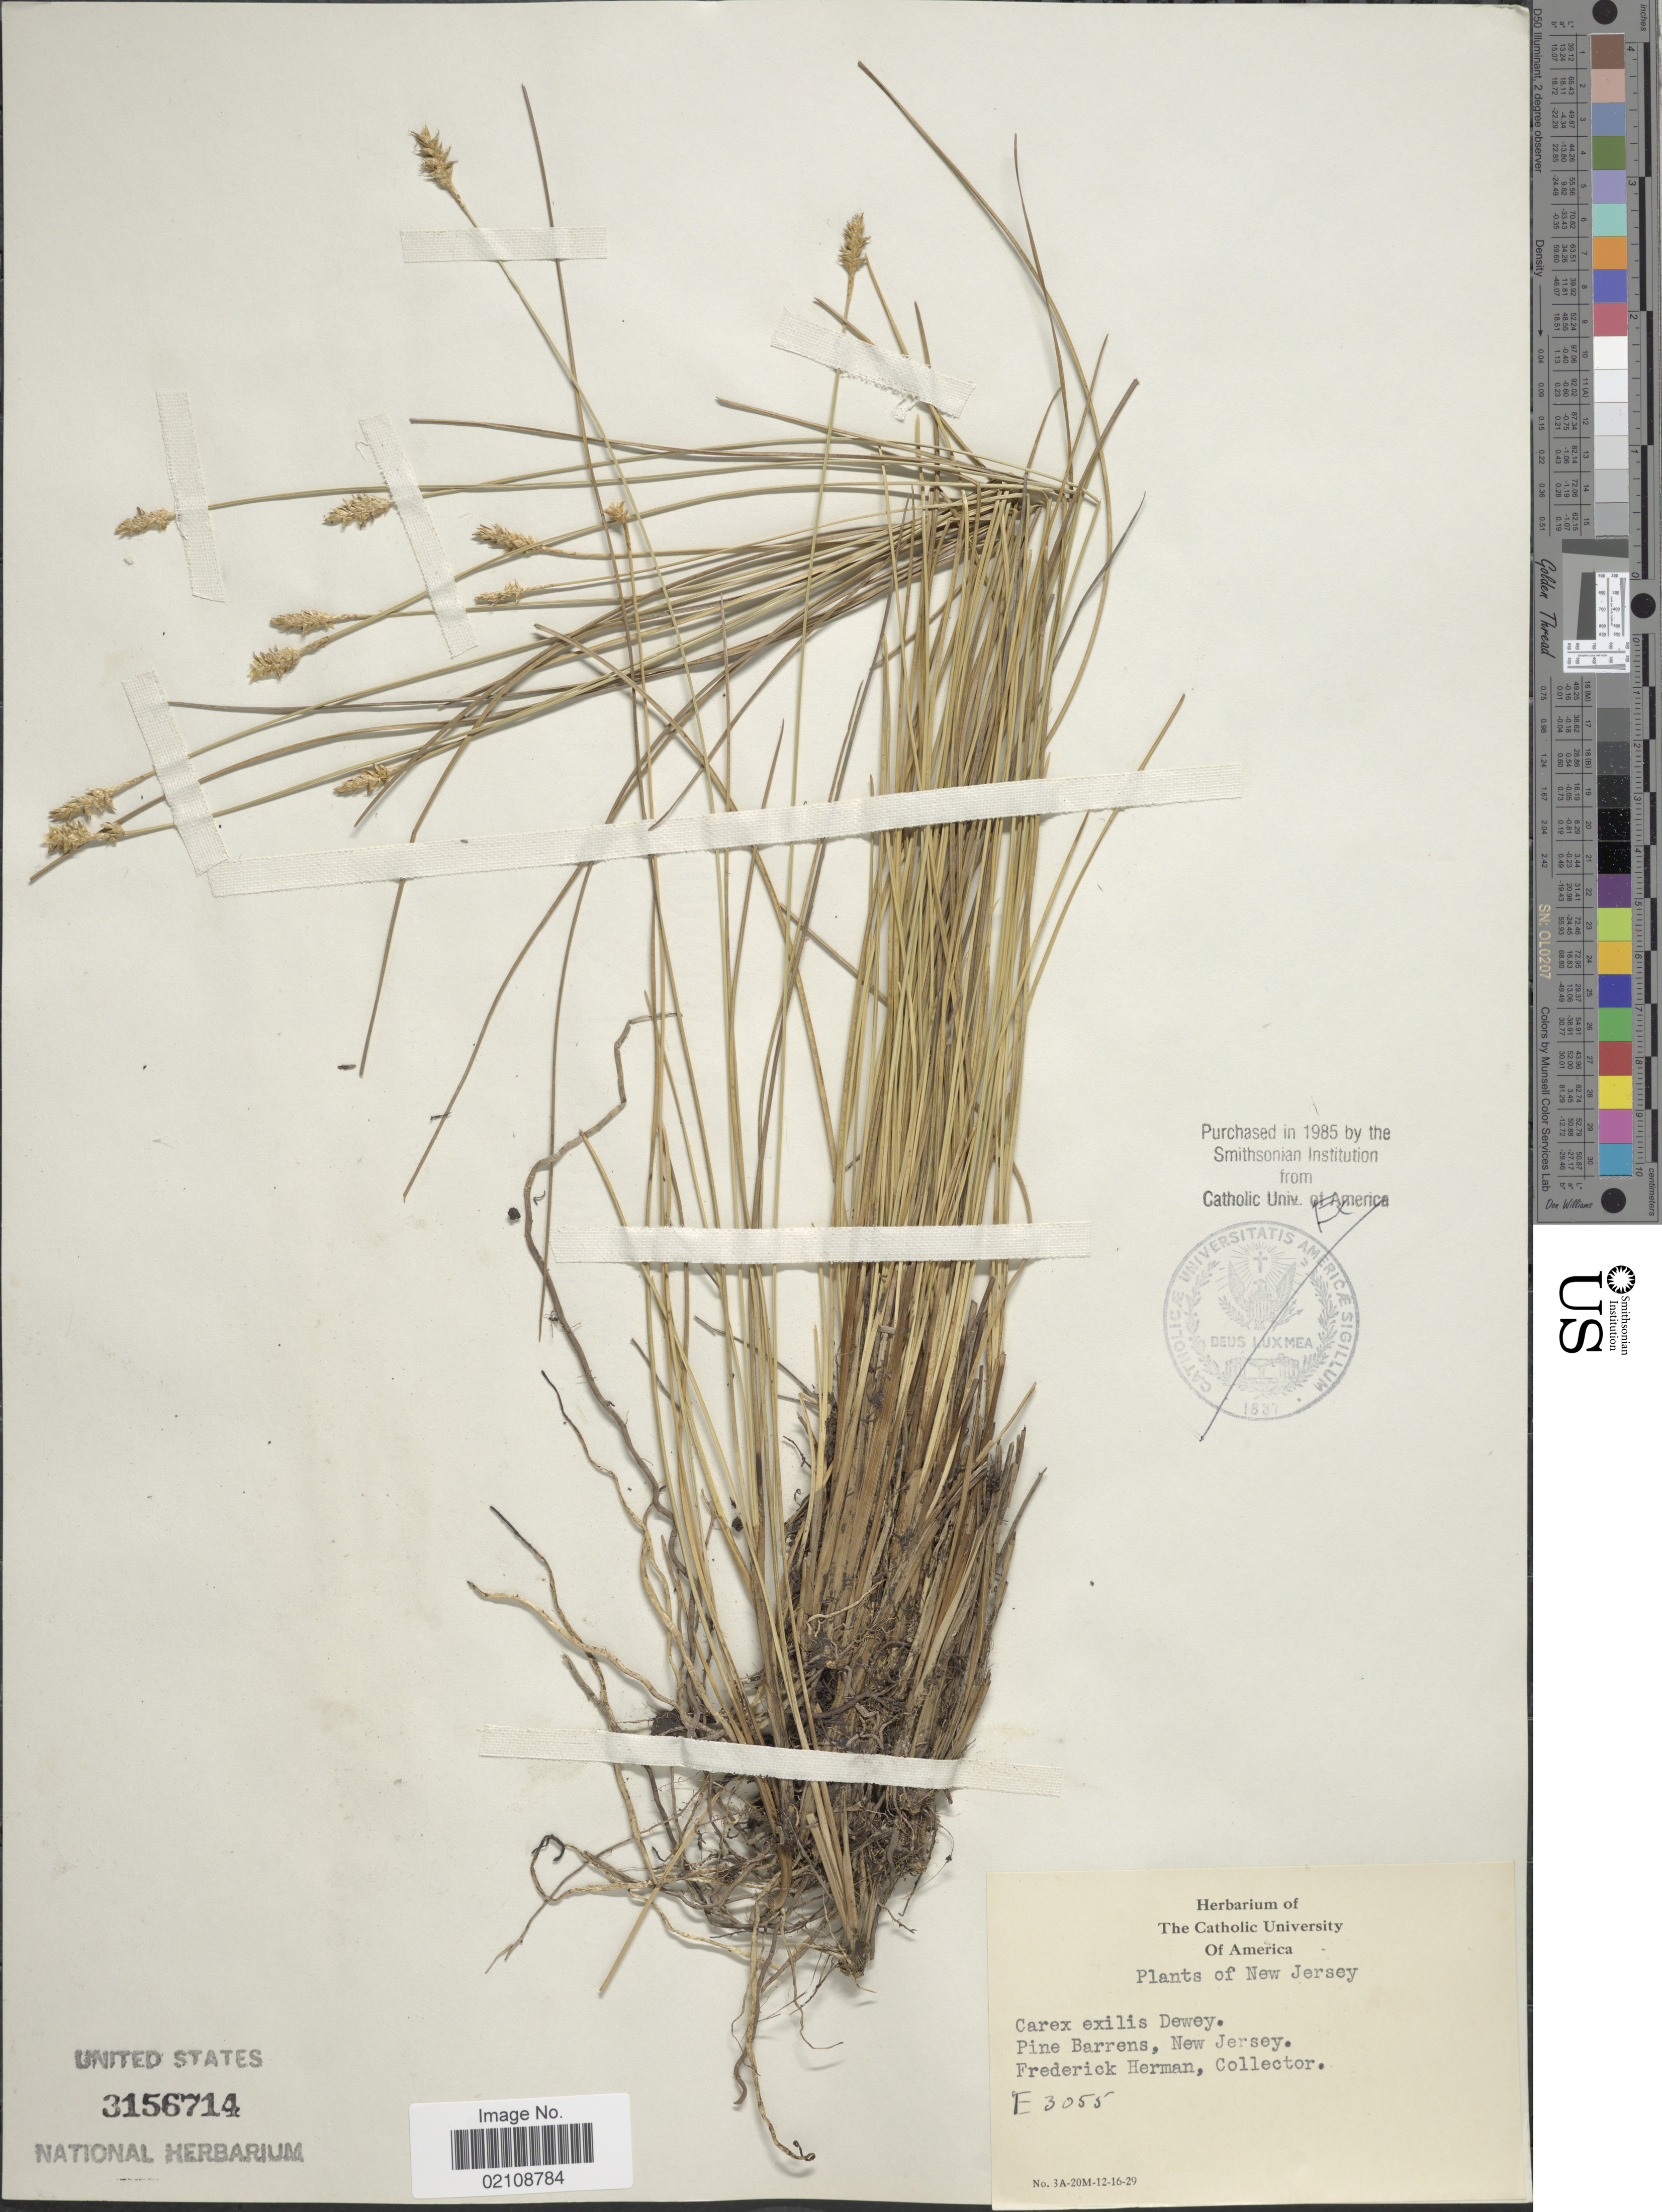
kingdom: Plantae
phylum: Tracheophyta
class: Liliopsida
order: Poales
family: Cyperaceae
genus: Carex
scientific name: Carex exilis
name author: Dewey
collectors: F. Herman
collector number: E3055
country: United States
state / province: New Jersey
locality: Pine Barrens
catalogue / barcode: US 3156714